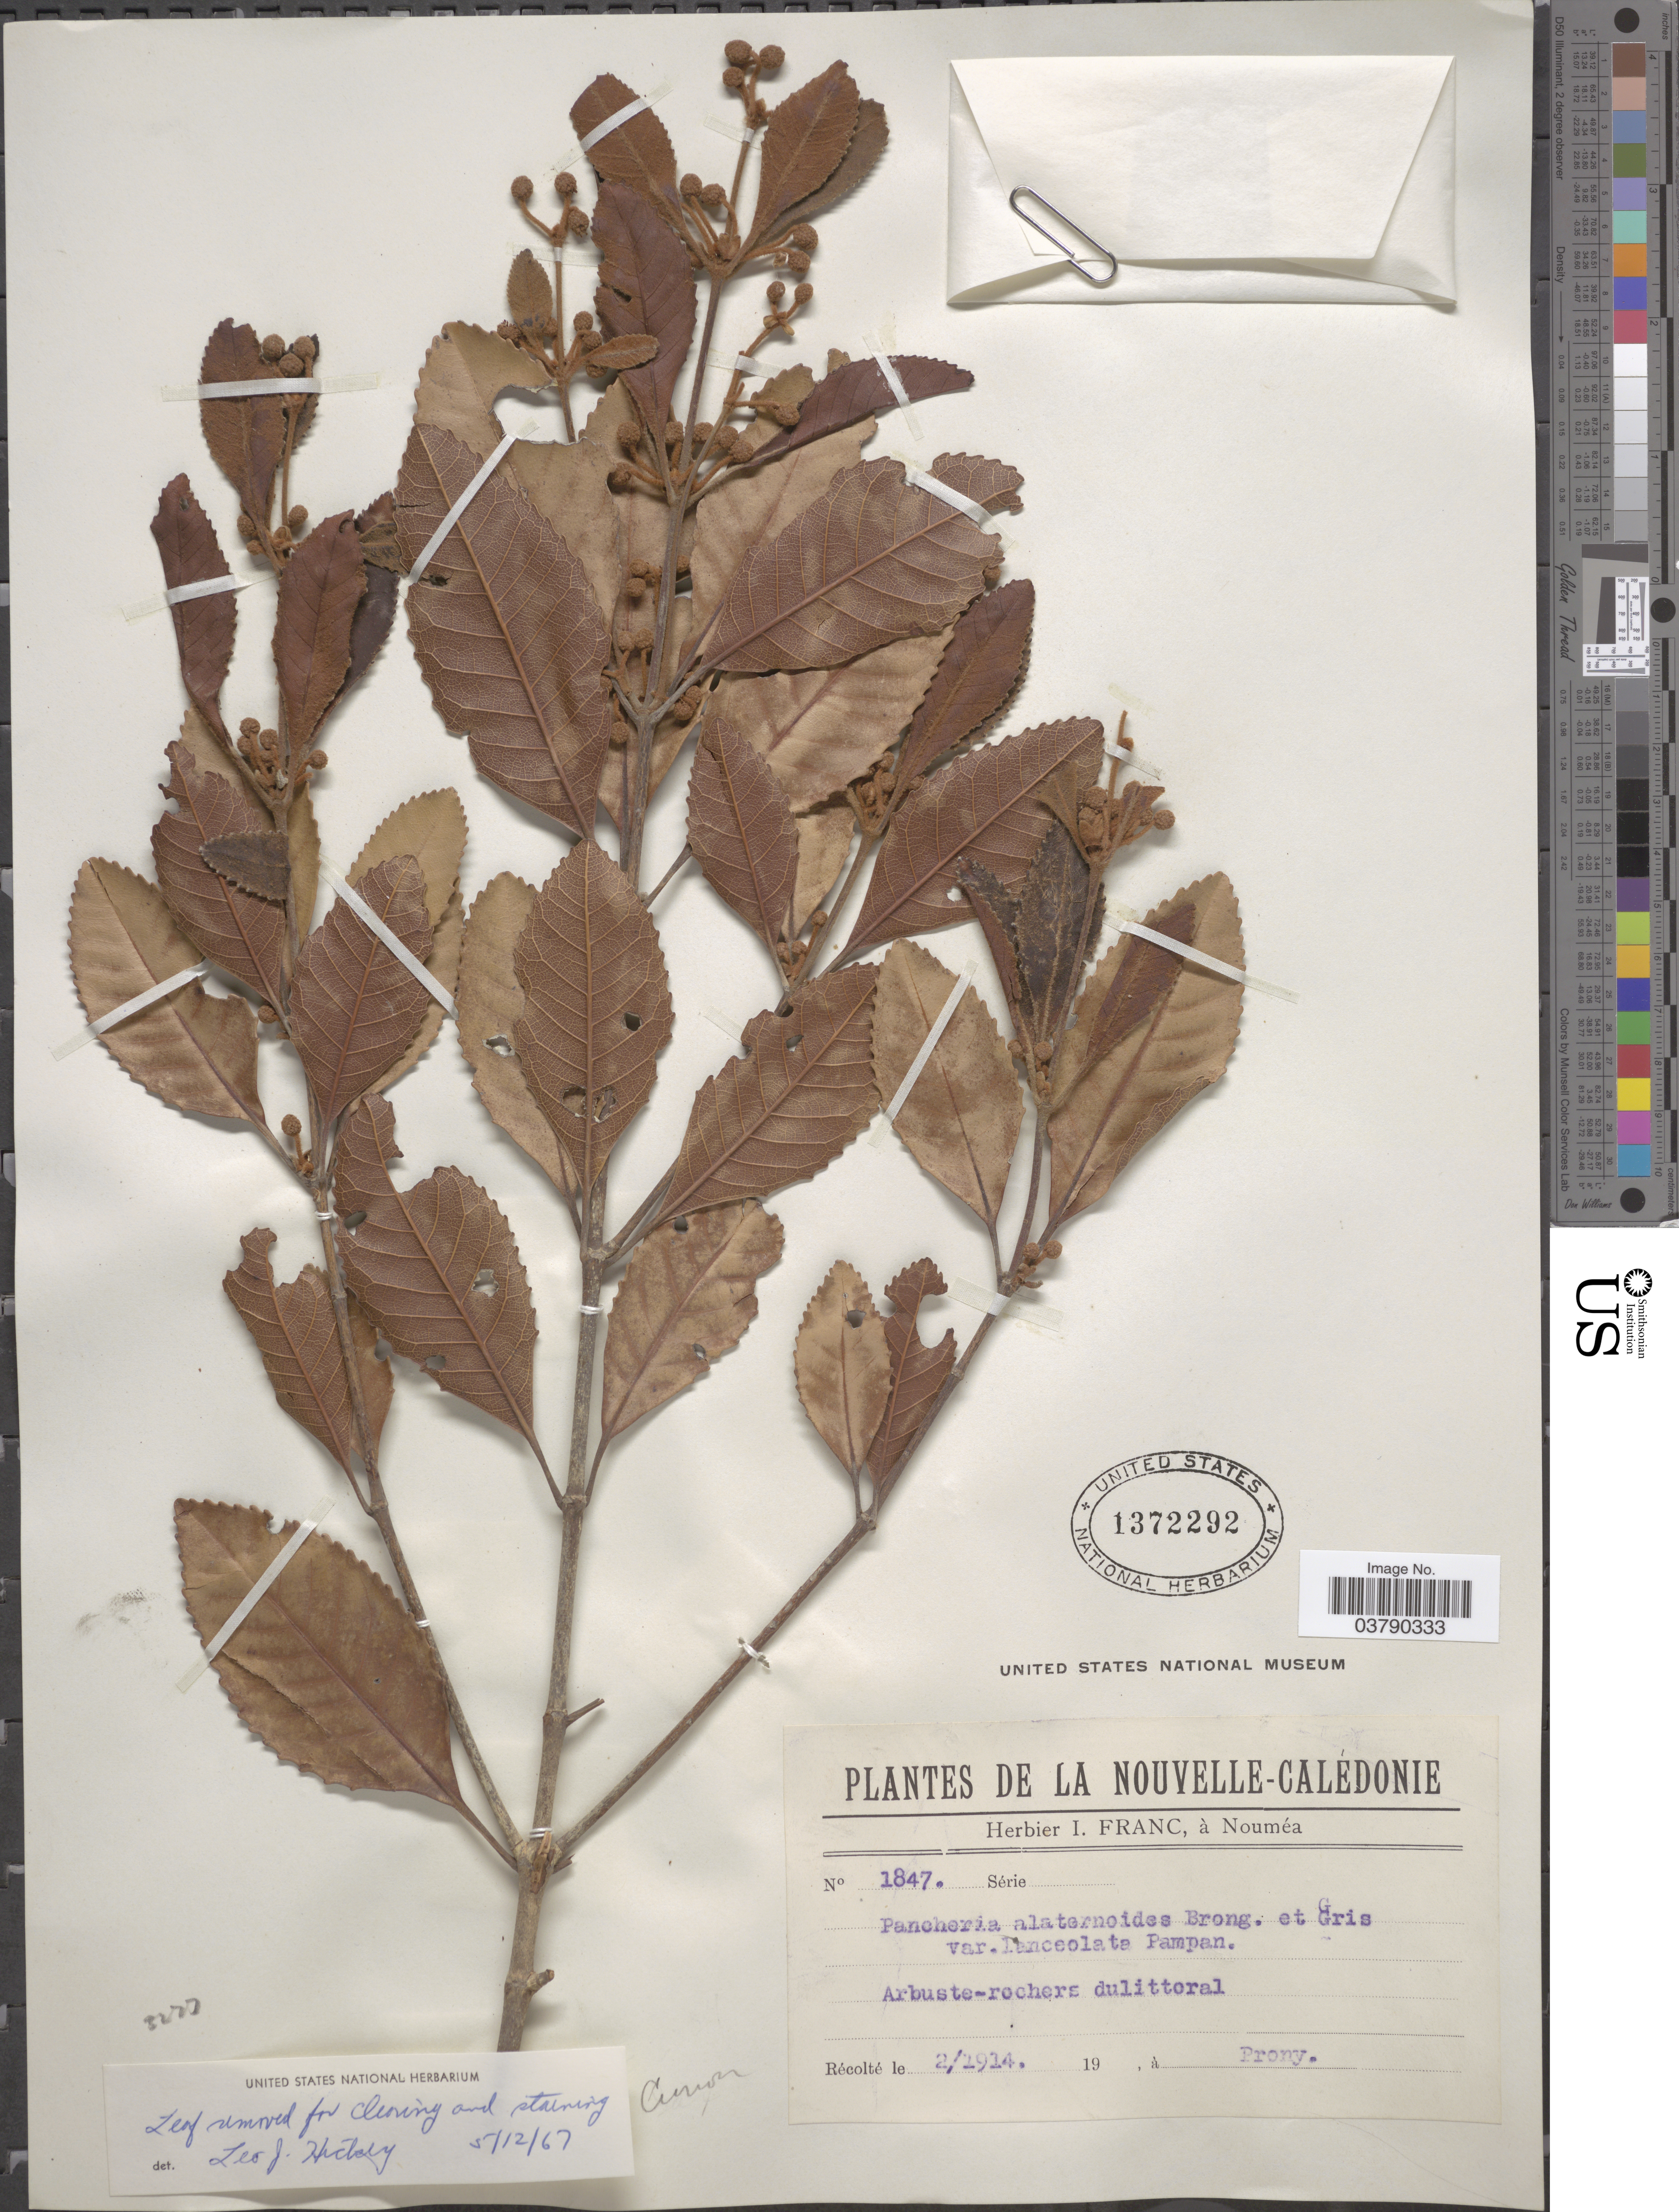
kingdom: Plantae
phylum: Tracheophyta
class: Magnoliopsida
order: Oxalidales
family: Cunoniaceae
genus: Pancheria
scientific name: Pancheria alaternoides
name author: Brongn. & Gris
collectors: -. Prony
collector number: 1847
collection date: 1914-02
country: New Caledonia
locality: La Nouvelle Calédonie.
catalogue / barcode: US 1372292